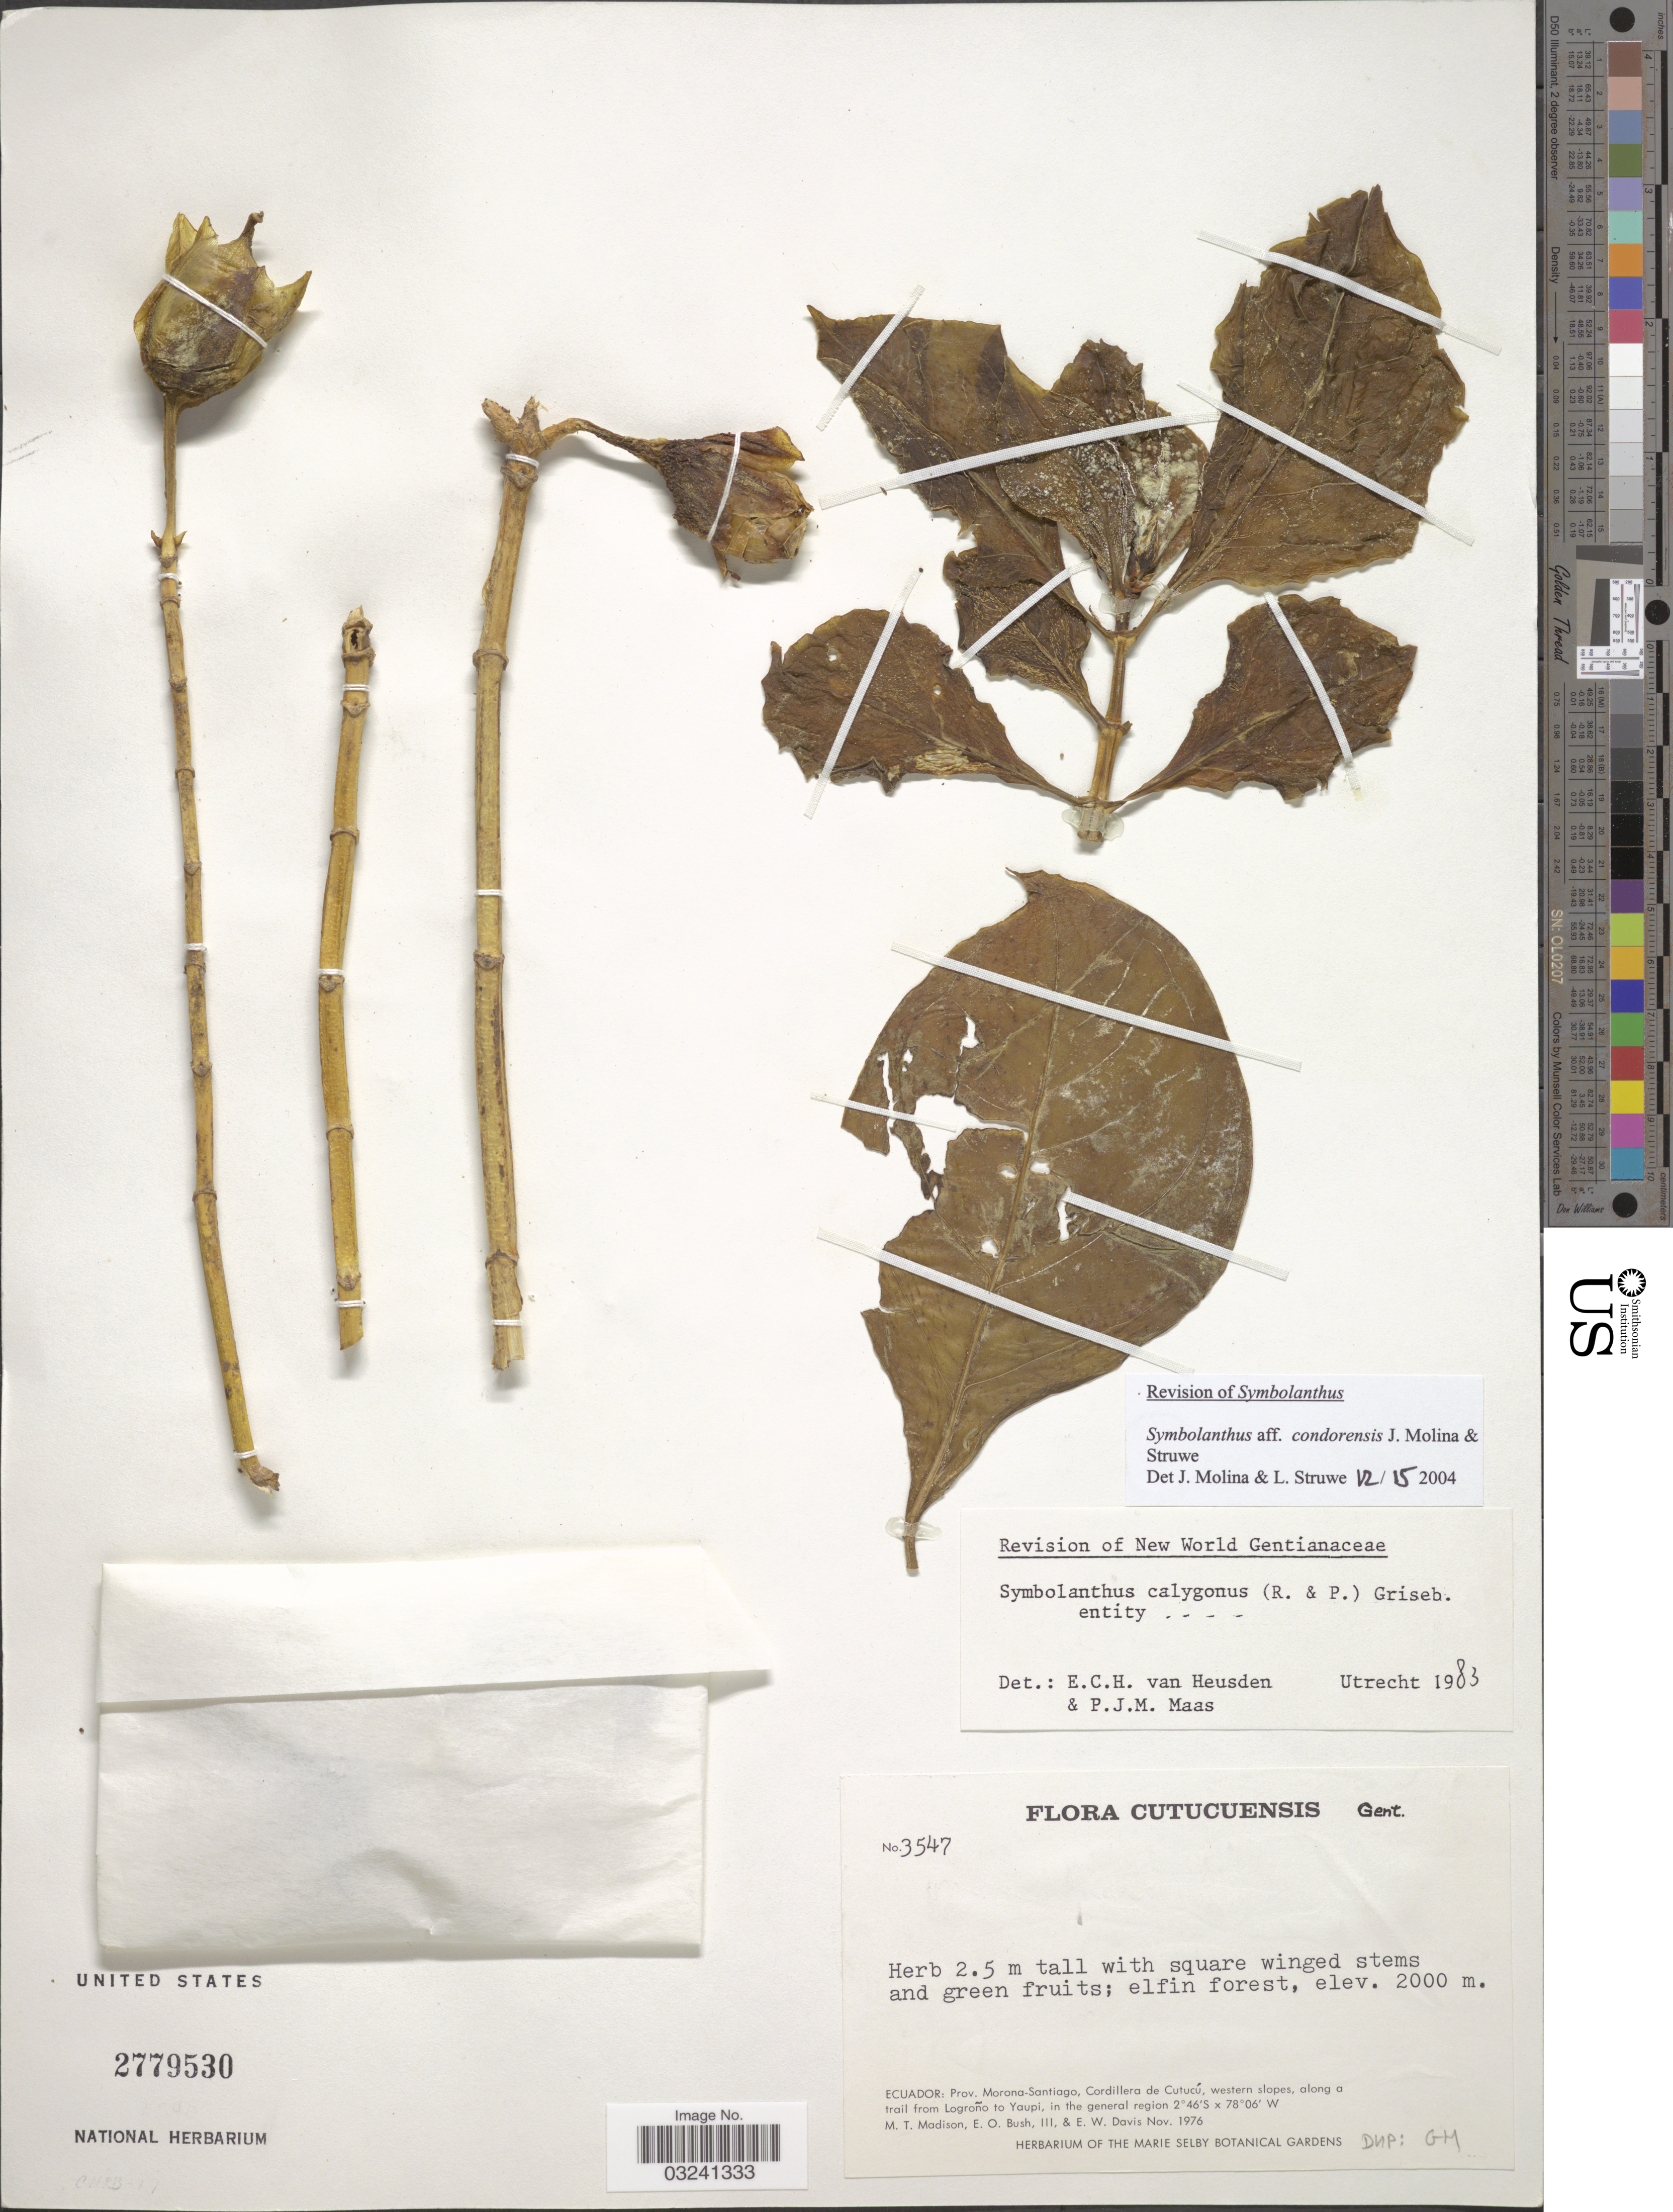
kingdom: Plantae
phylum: Tracheophyta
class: Magnoliopsida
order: Gentianales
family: Gentianaceae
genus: Symbolanthus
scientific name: Symbolanthus condorensis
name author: J.E. Molina & Struwe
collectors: M. T. Madison, E. O. Bush & E. W. Davis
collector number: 3547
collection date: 1976-11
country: Ecuador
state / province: Morona-Santiago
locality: Cutucuensis. Cordillera de Cutucí, western slopes, along a trail from Logroño to Yaupi, in the general region.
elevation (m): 2000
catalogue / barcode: US 2779530